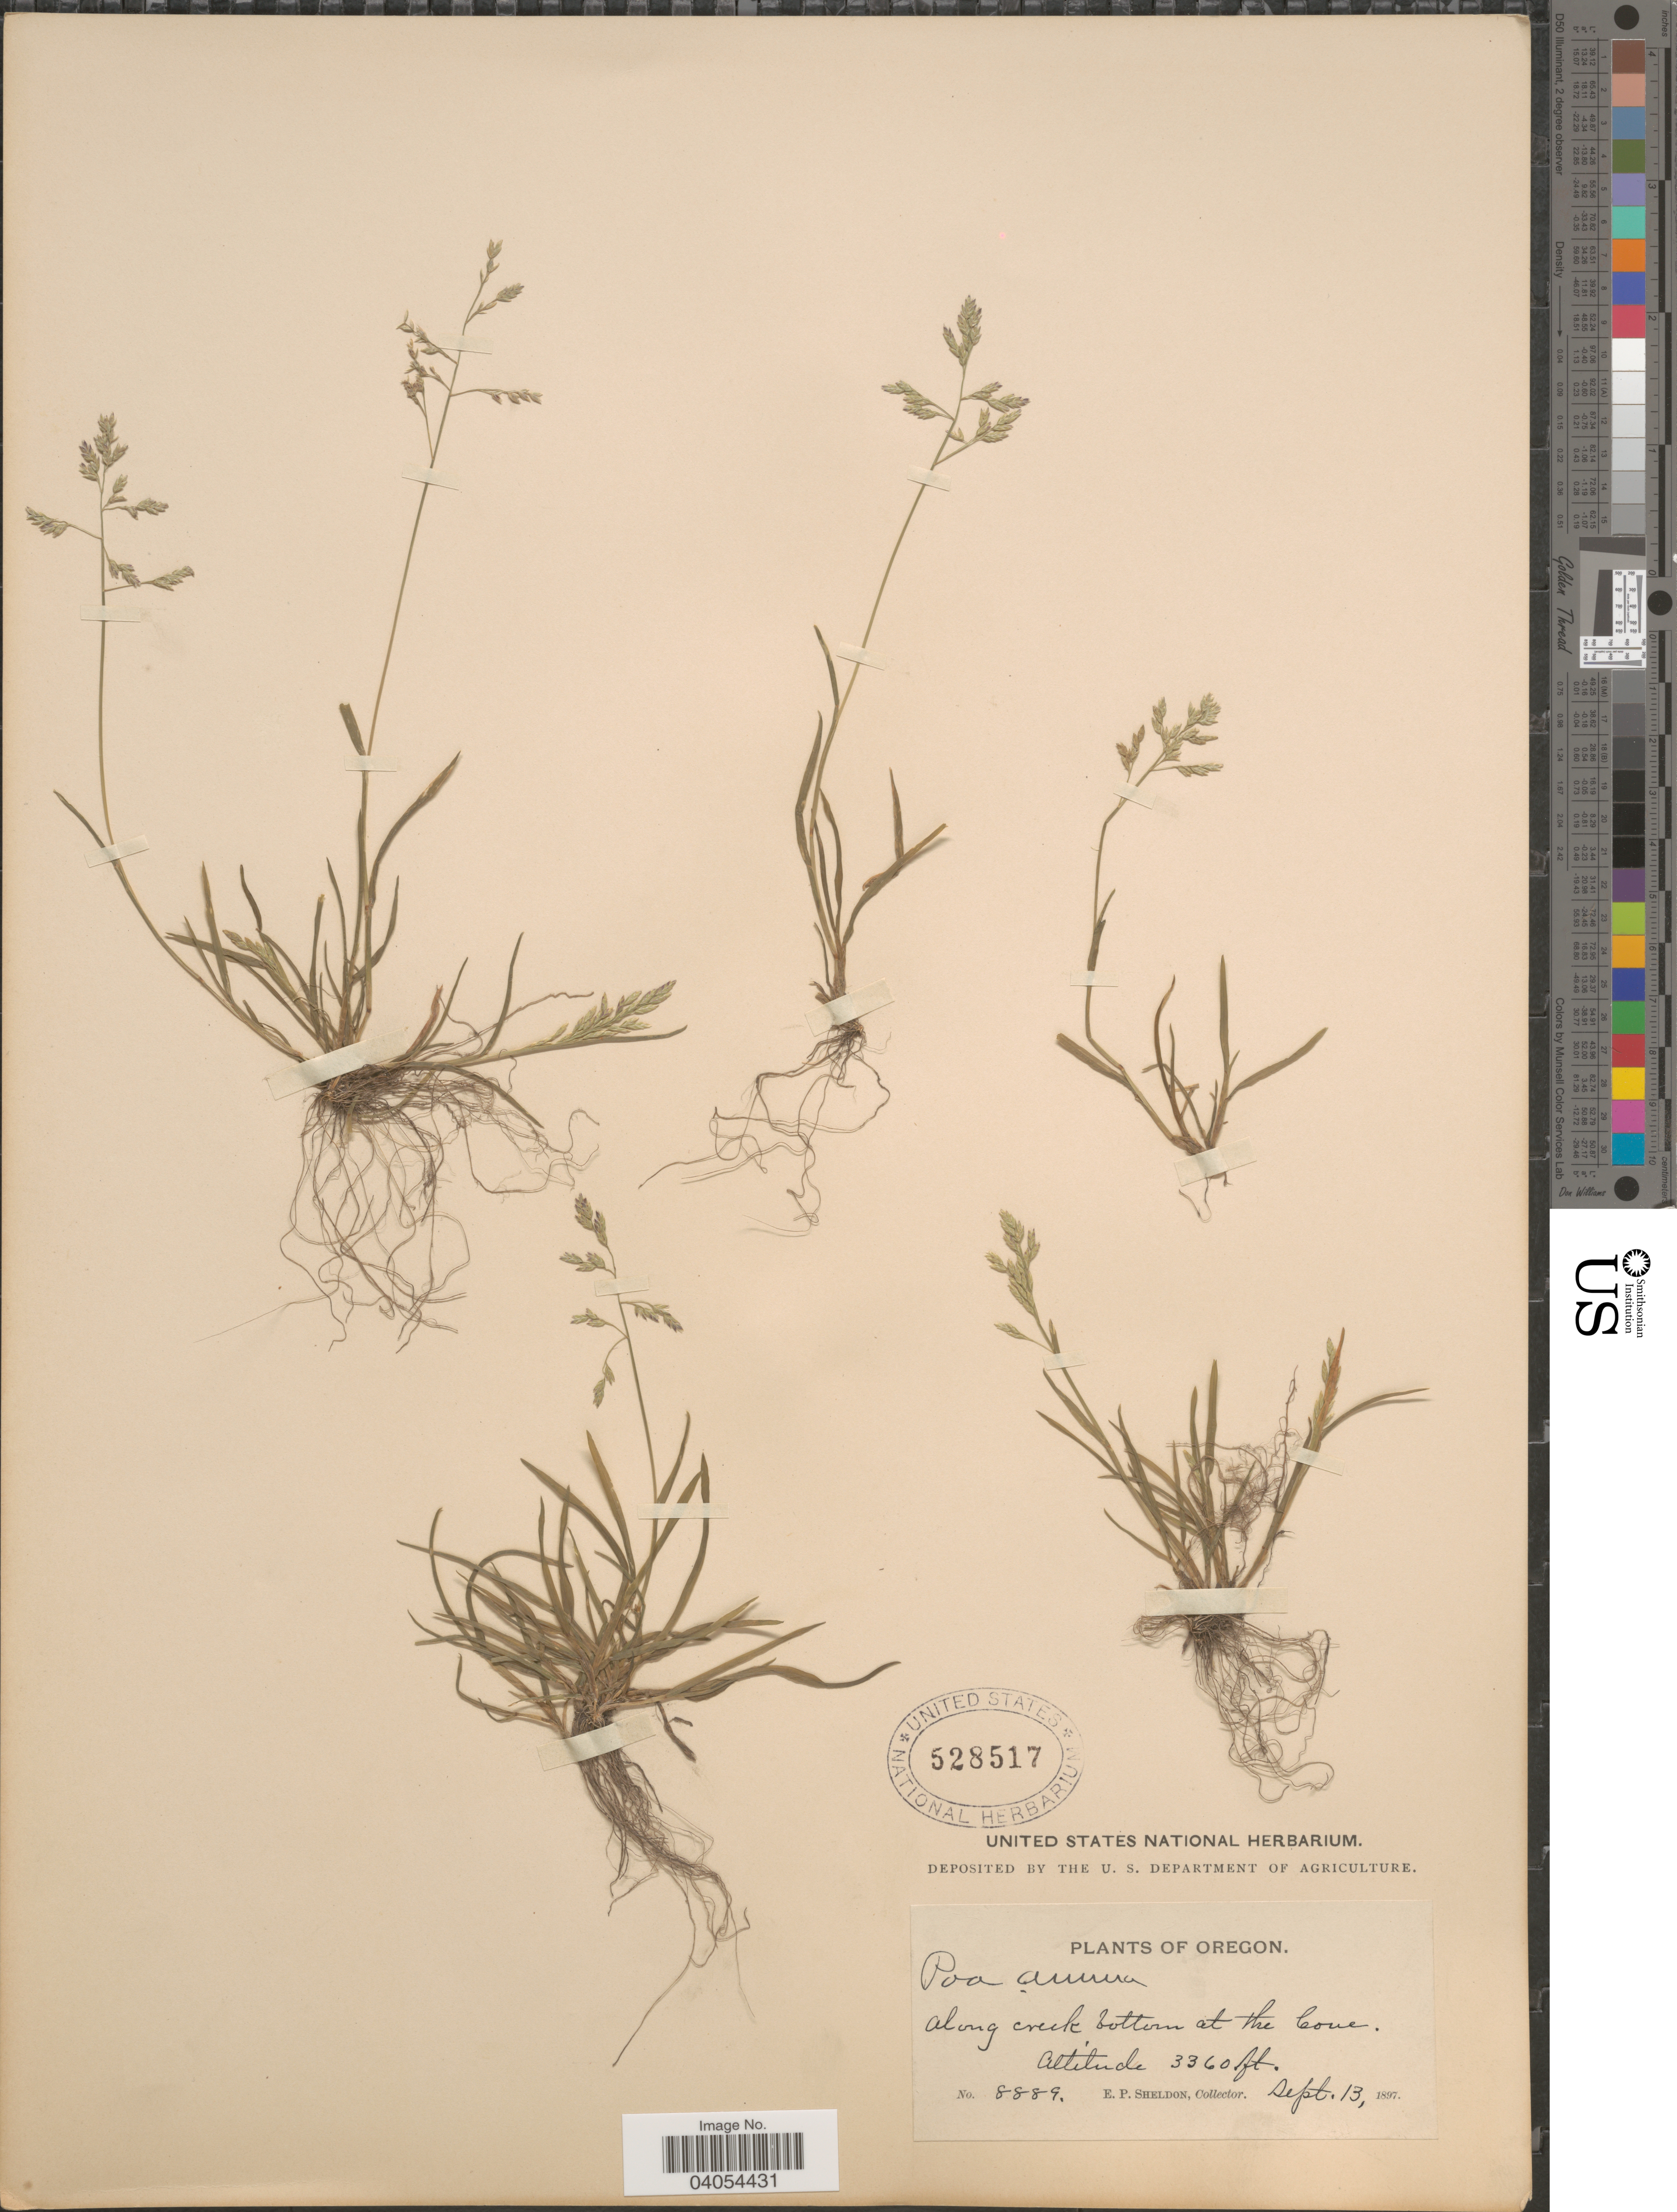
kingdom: Plantae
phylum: Tracheophyta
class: Liliopsida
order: Poales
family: Poaceae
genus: Poa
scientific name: Poa annua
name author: L.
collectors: E. P. Sheldon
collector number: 8889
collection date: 1897-09-13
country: United States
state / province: Oregon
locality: Along creek bottom at the Cove.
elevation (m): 1024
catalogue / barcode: US 528517